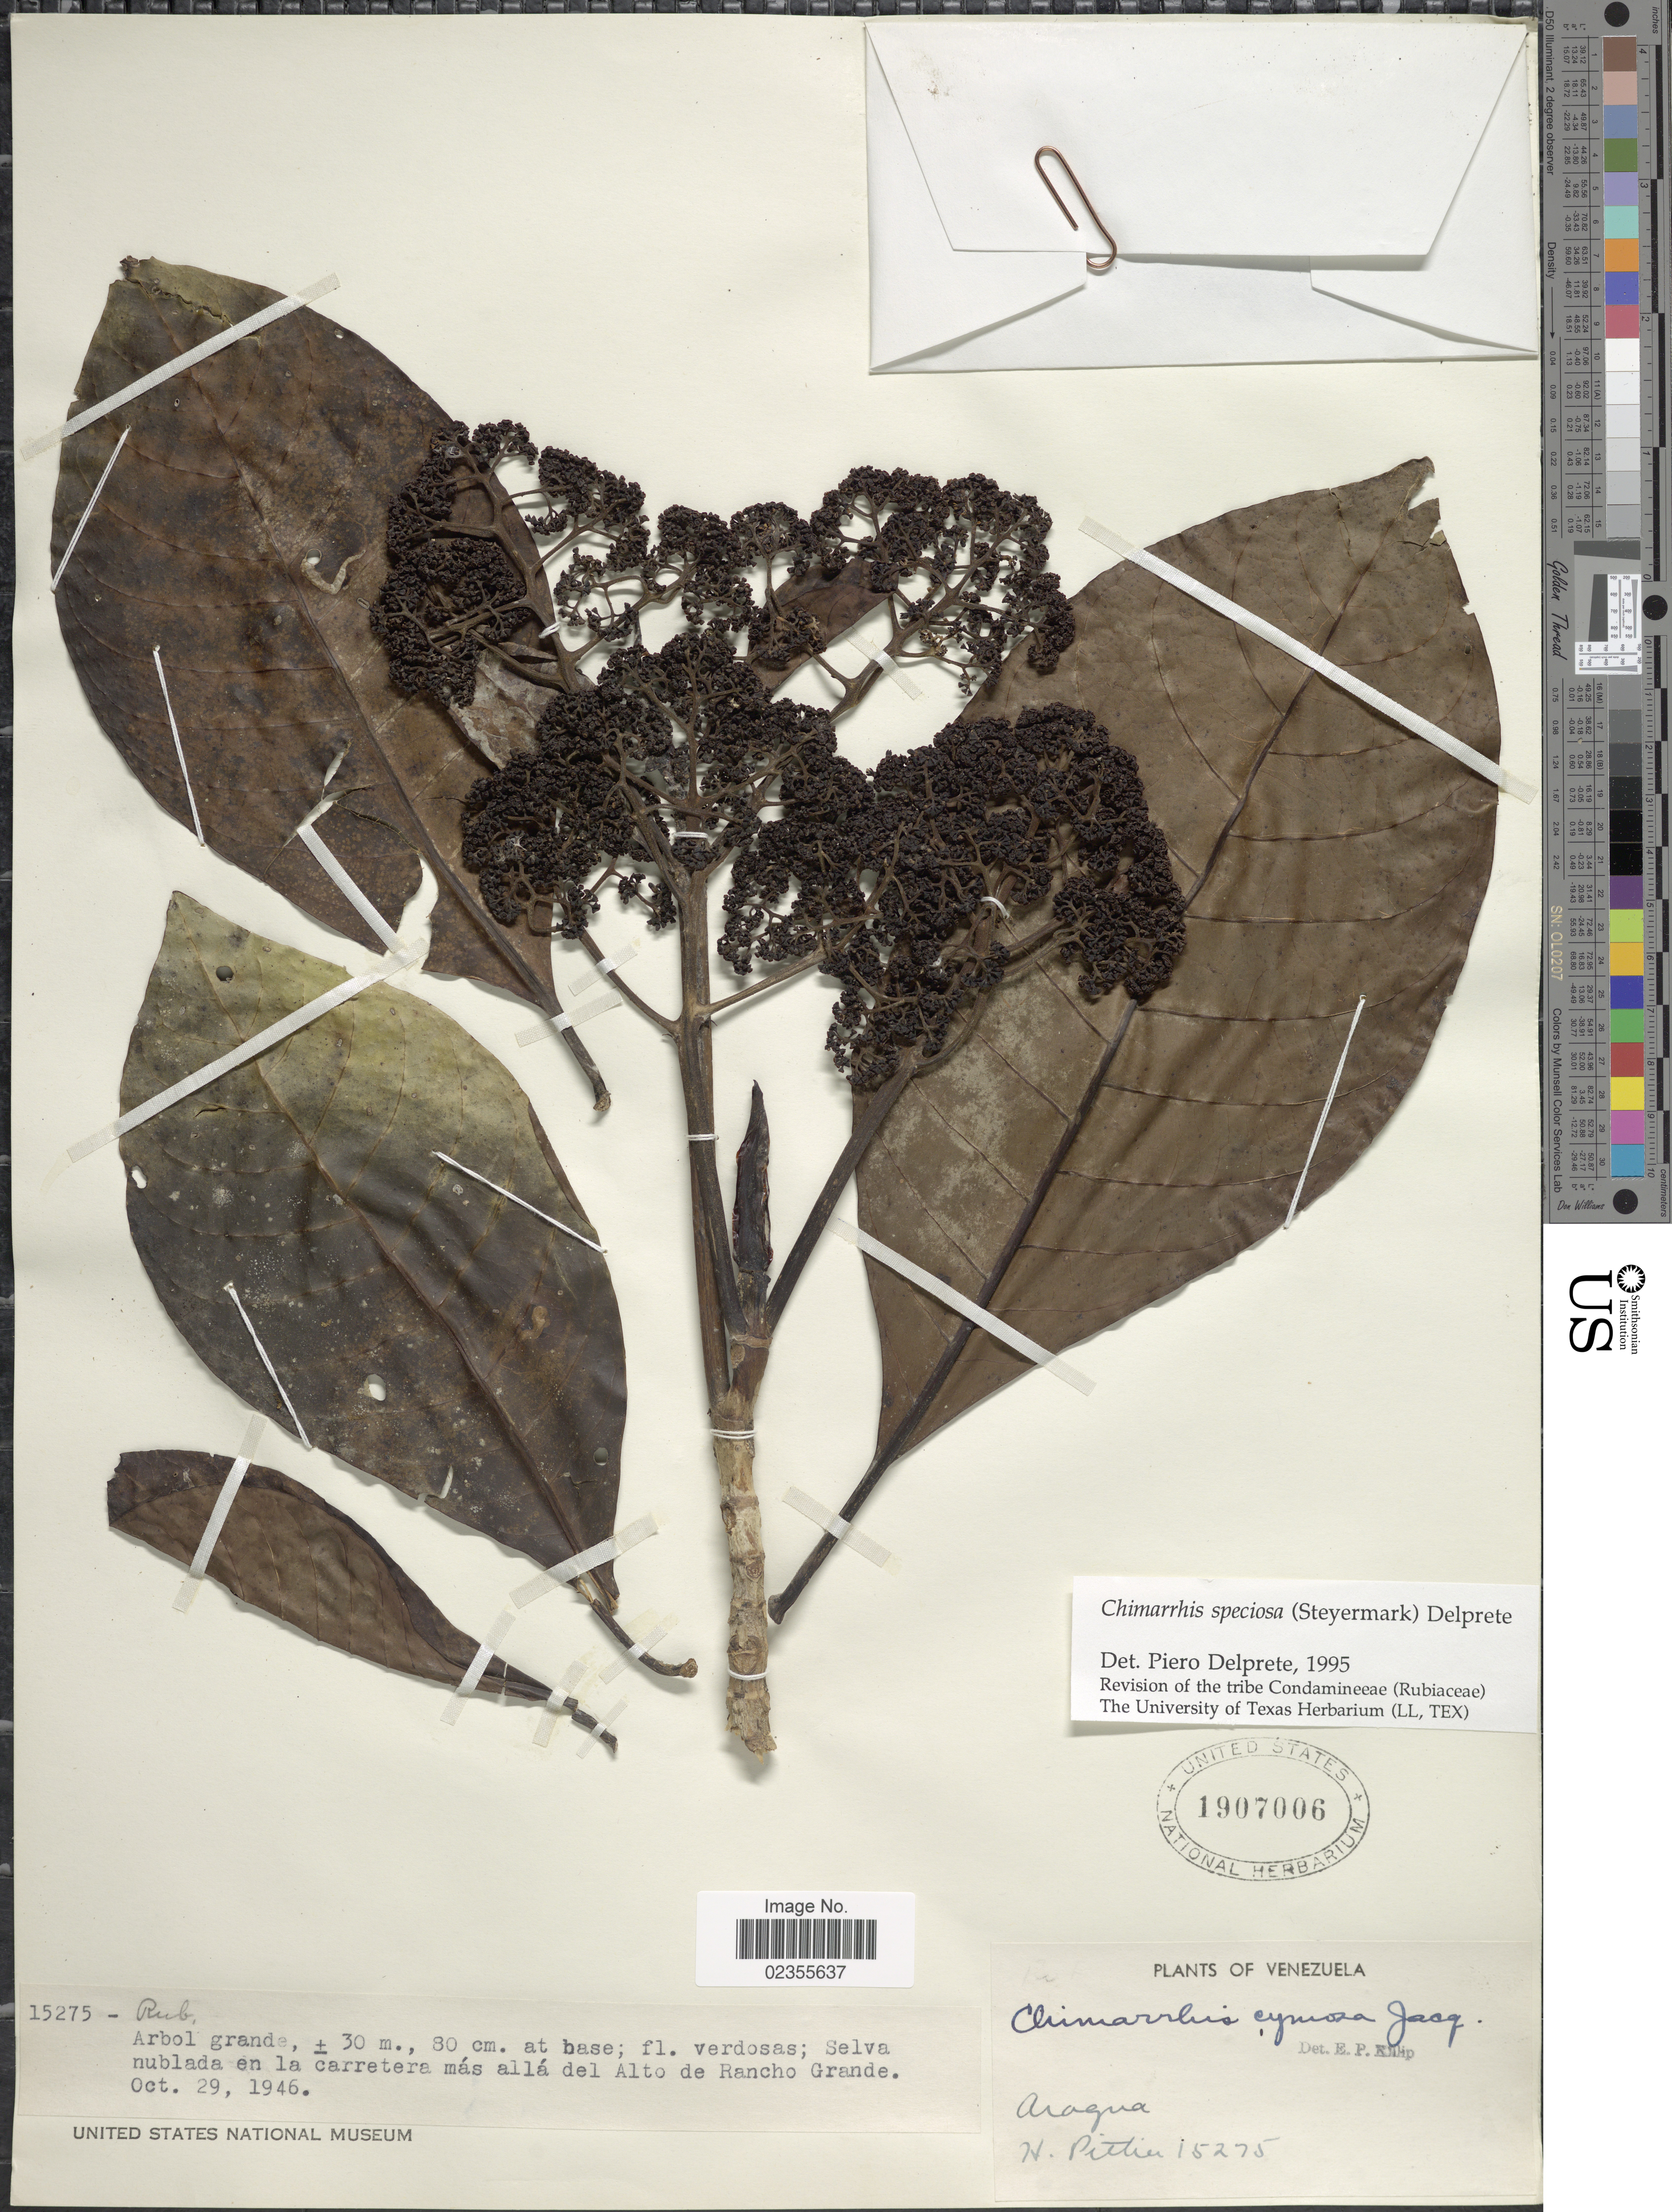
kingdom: Plantae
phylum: Tracheophyta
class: Magnoliopsida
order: Gentianales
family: Rubiaceae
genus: Chimarrhis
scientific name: Chimarrhis speciosa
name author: (Steyerm.) Delprete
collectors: H. F. Pittier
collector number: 15275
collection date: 1946-10-29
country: Venezuela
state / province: Aragua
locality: En la carretera mas alla del Alto de Rancho Grande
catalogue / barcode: US 1907006